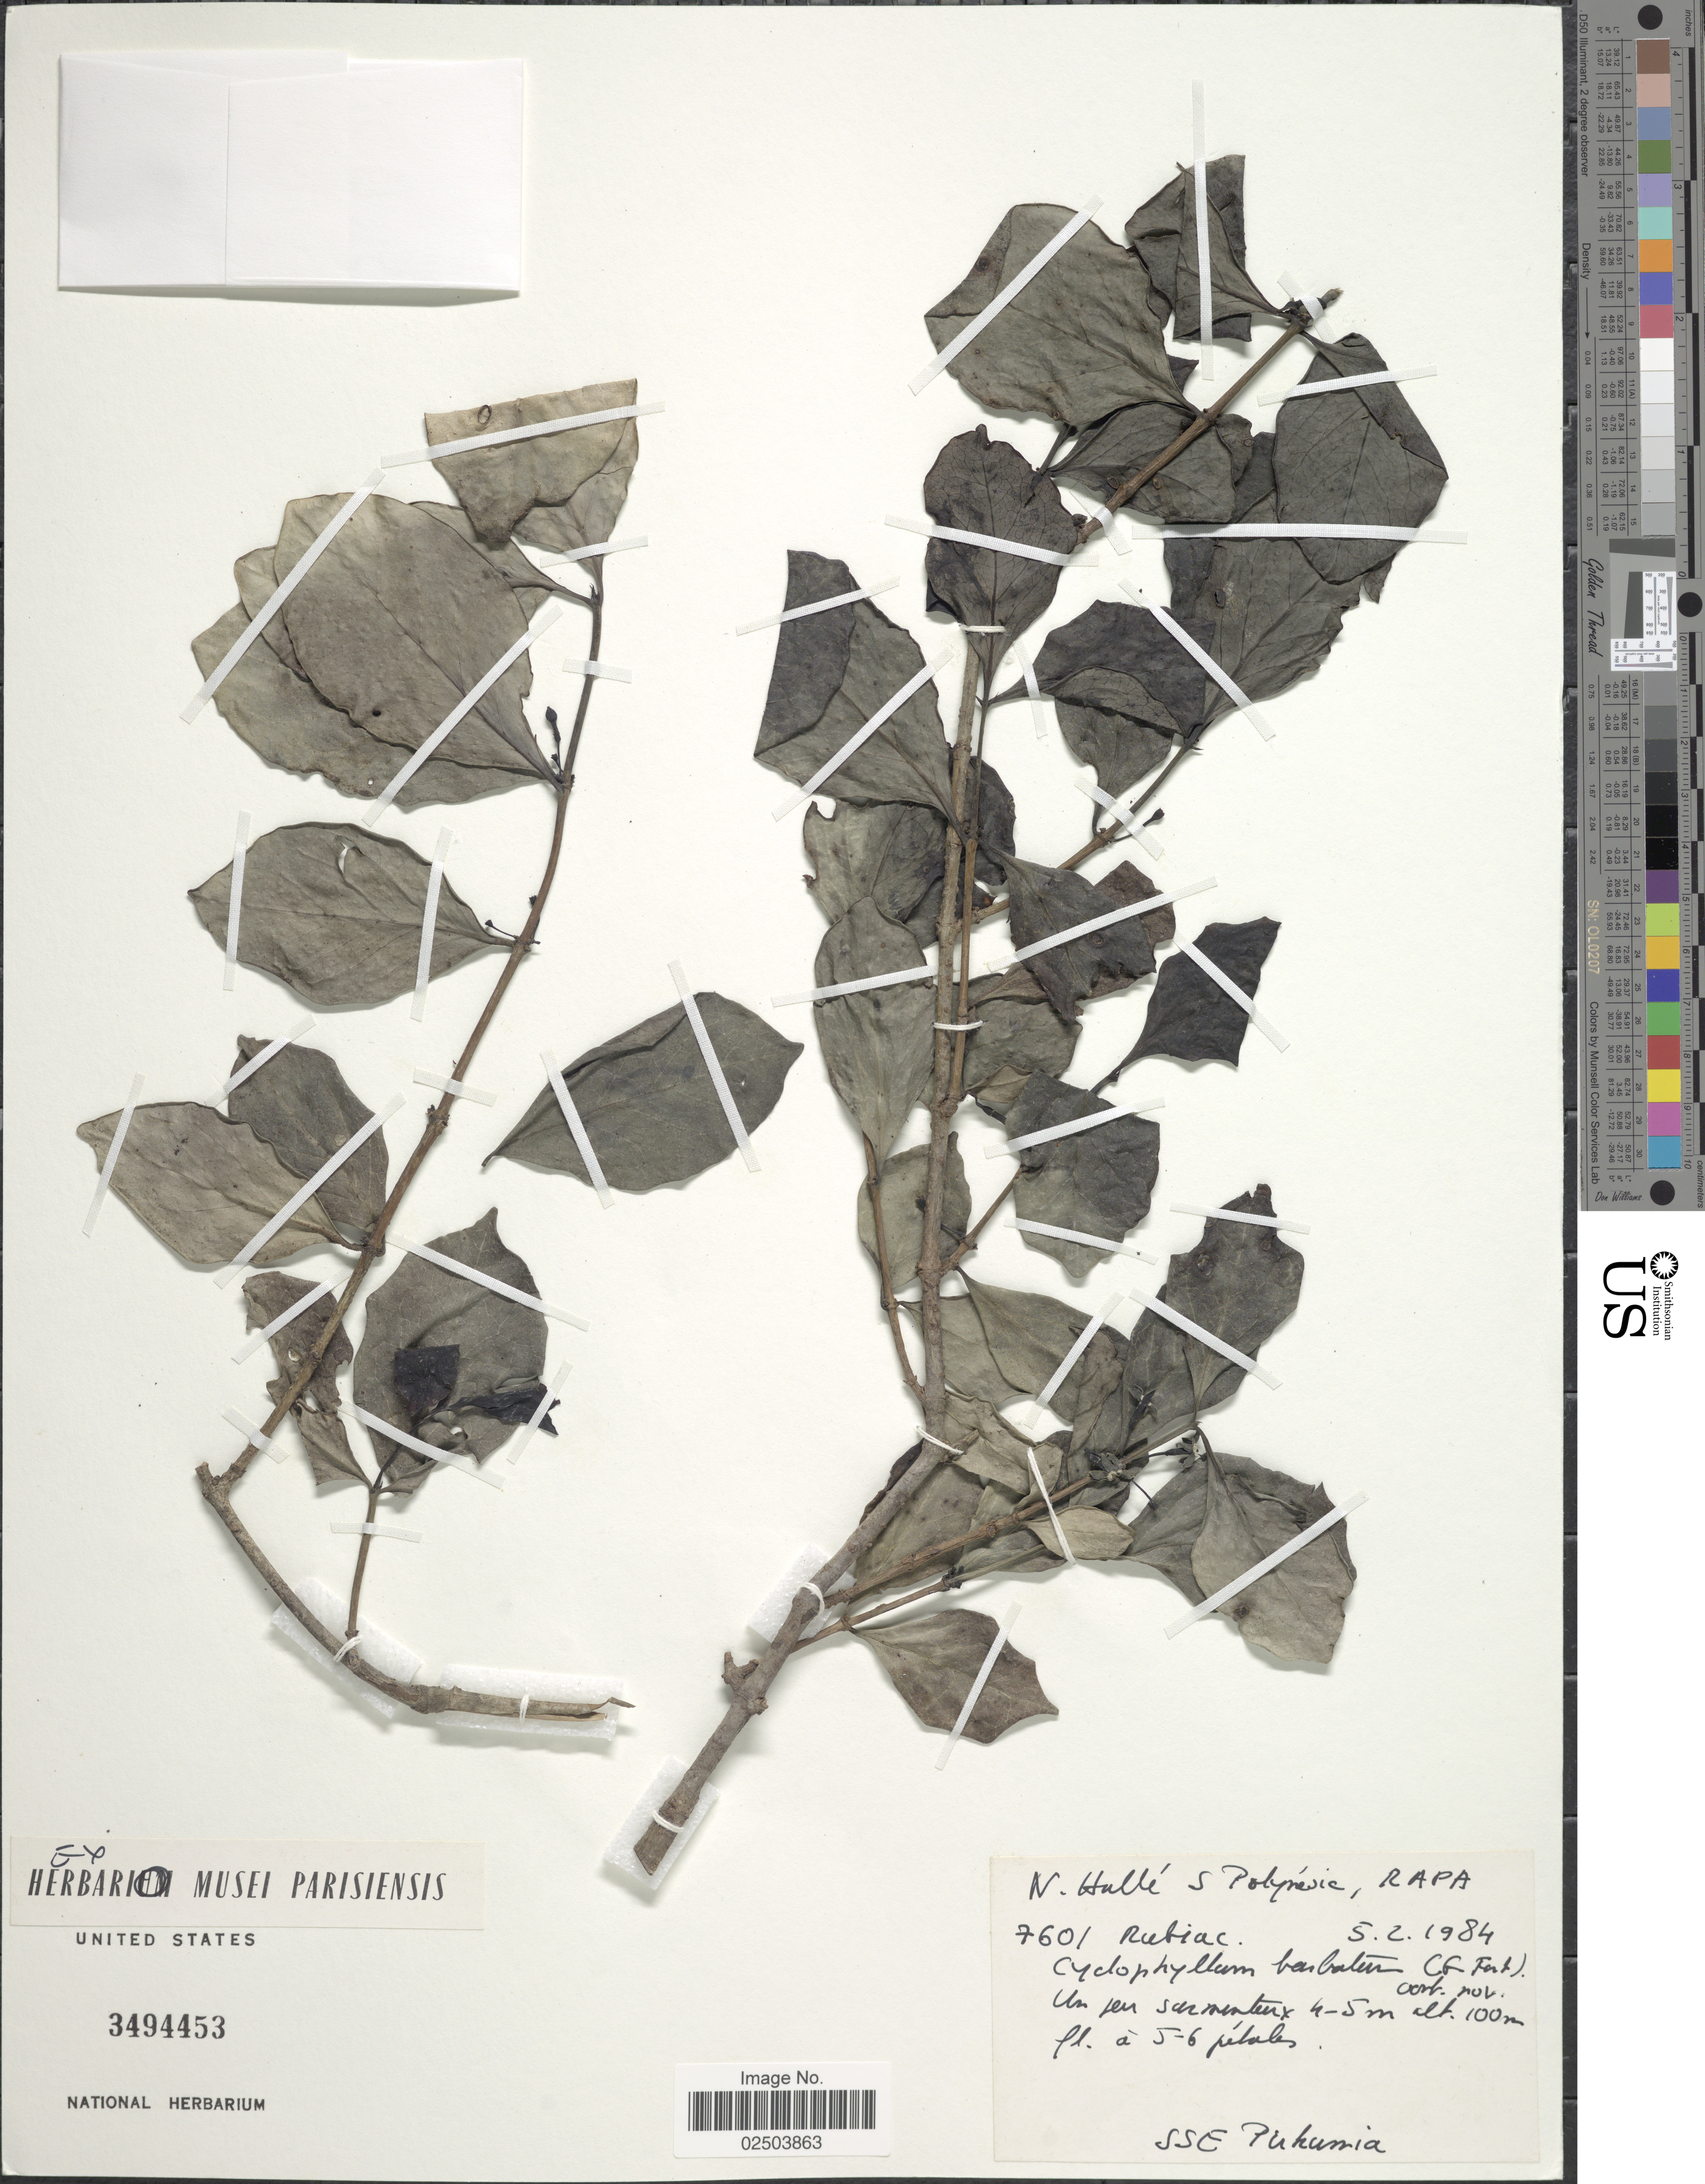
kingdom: Plantae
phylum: Tracheophyta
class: Magnoliopsida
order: Gentianales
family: Rubiaceae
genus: Cyclophyllum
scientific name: Cyclophyllum barbatum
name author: (G. Forst.) N. Hallé & J. Florence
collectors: N. Hallé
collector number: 7601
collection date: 1984-02-05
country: French Polynesia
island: Rapa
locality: Rapa. SSE Pukumia [interpreted]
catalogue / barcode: US 3494453